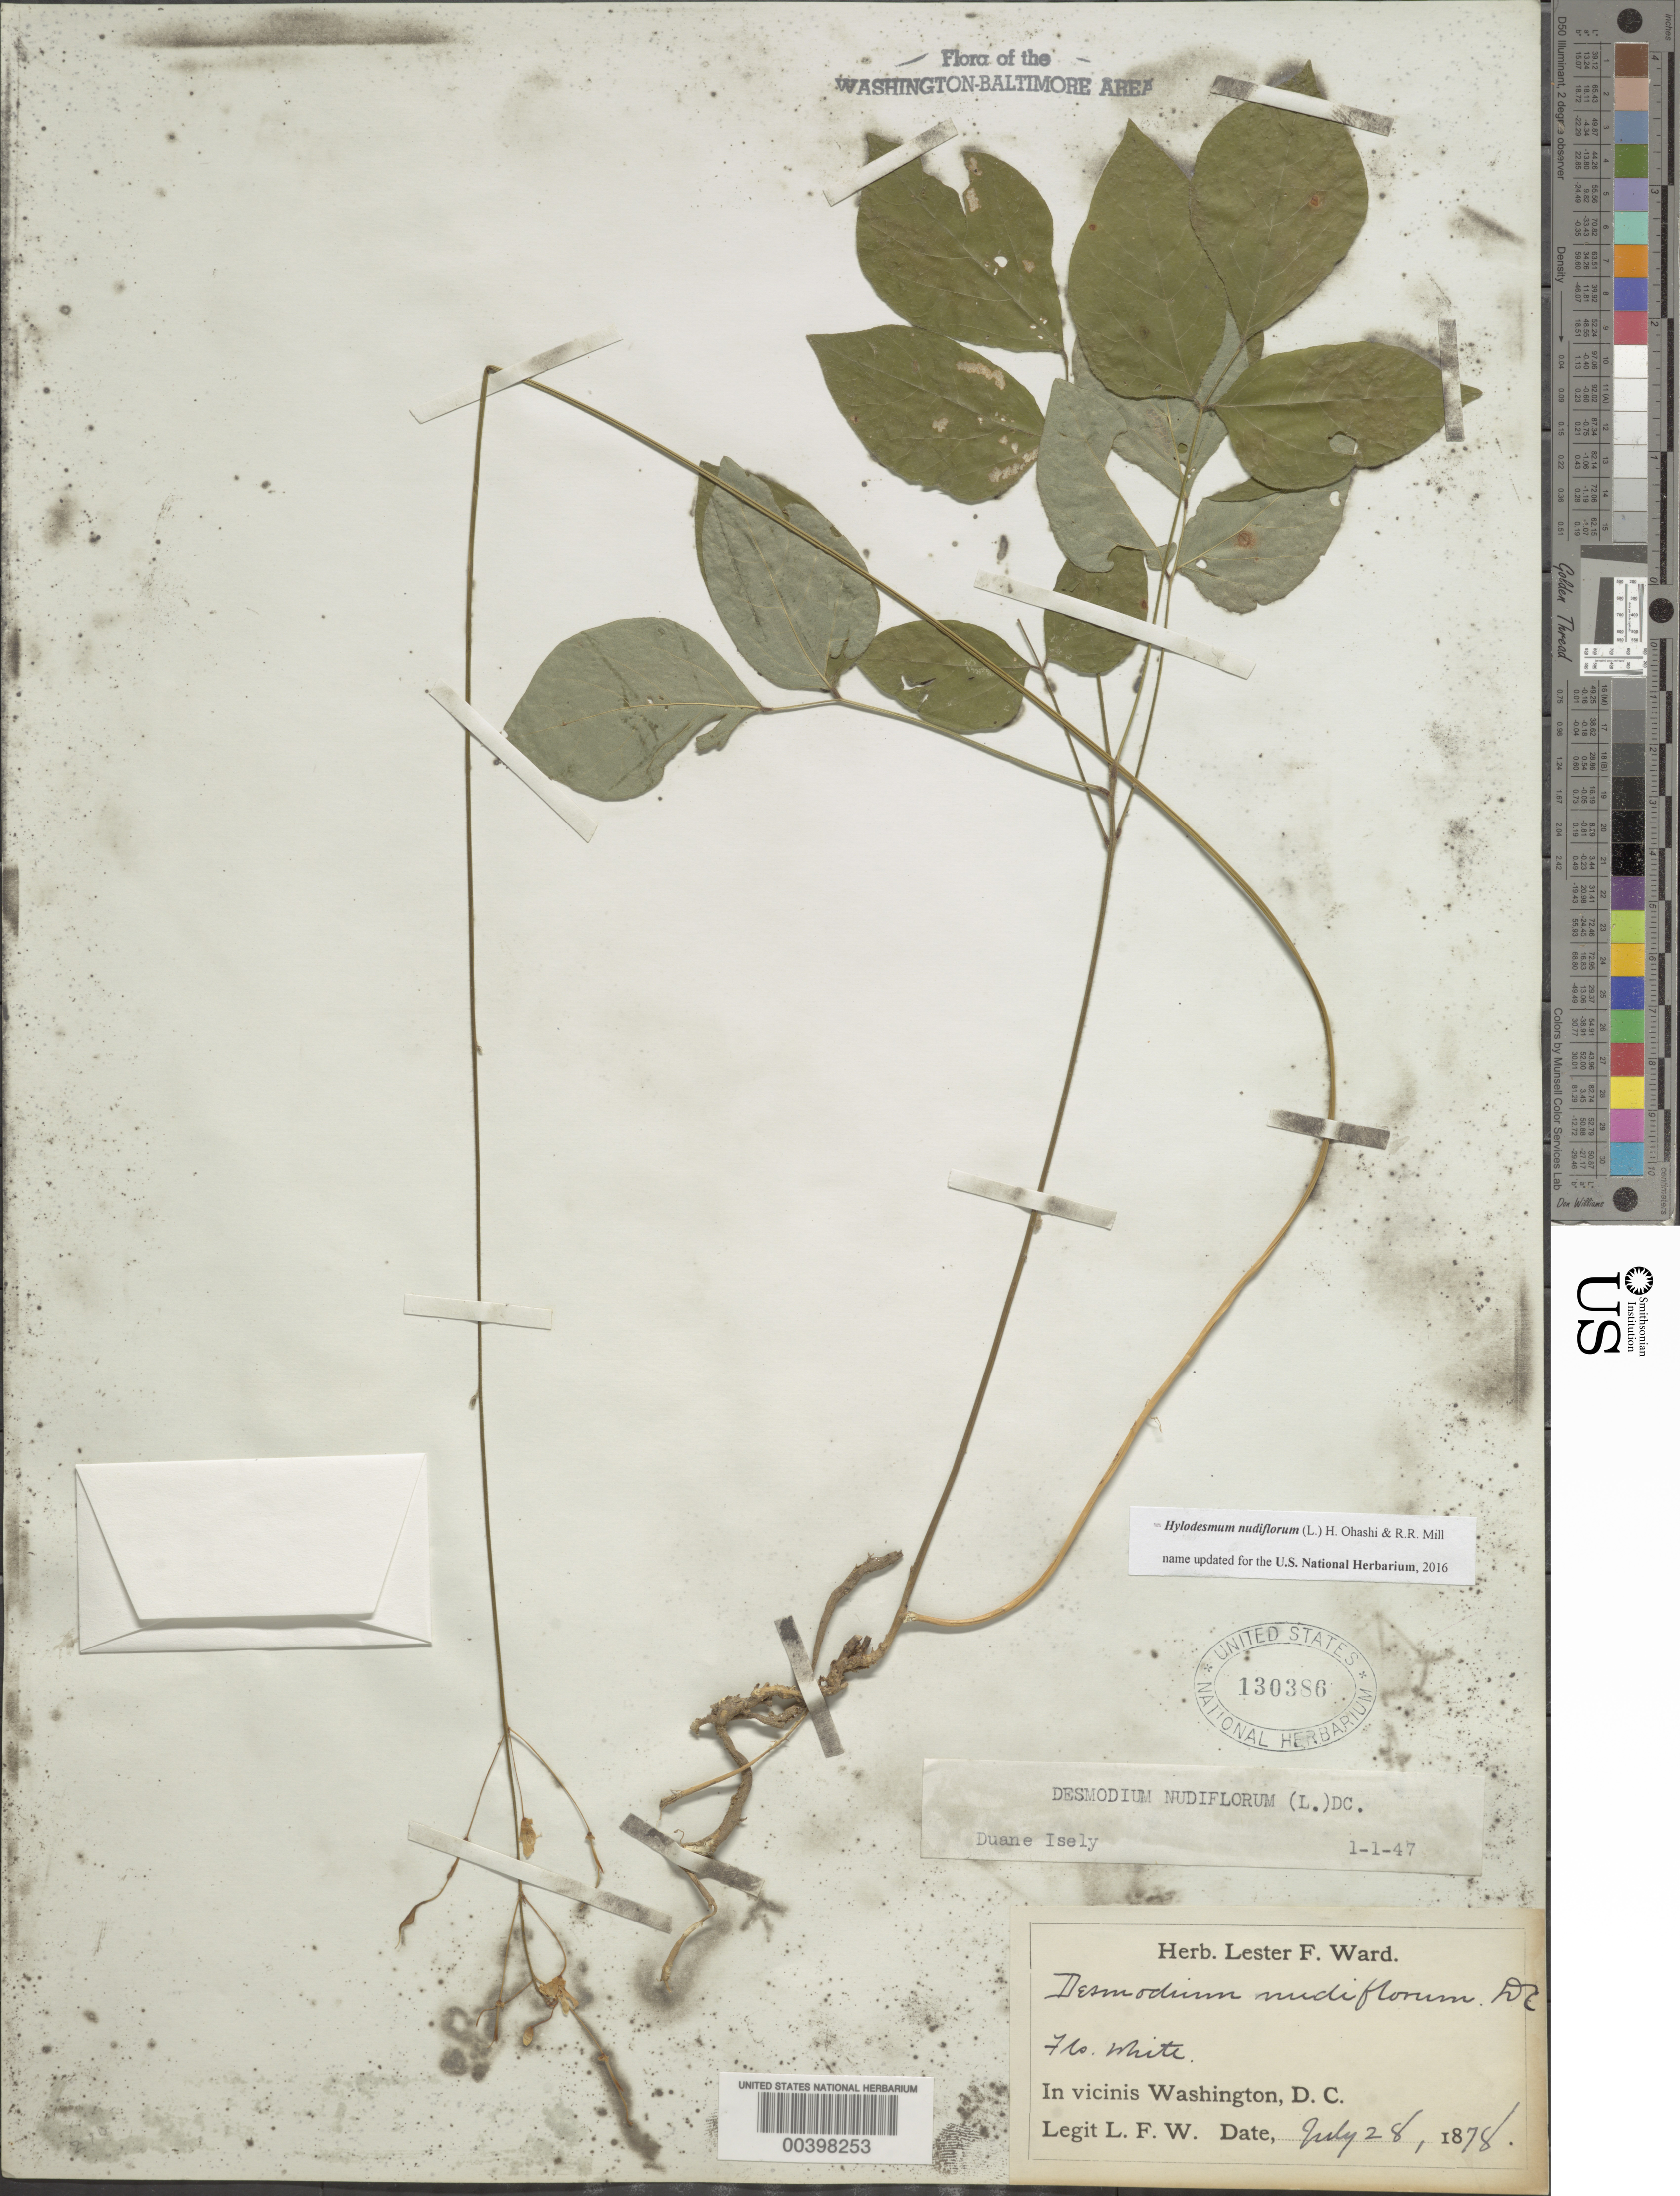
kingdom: Plantae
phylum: Tracheophyta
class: Magnoliopsida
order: Fabales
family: Fabaceae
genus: Hylodesmum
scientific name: Hylodesmum nudiflorum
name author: (L.) H. Ohashi & R.R. Mill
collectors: L. F. Ward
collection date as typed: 28 Jul 1878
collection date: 1878-07-28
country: United States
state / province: District of Columbia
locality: Washington DC area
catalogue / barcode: US 130386